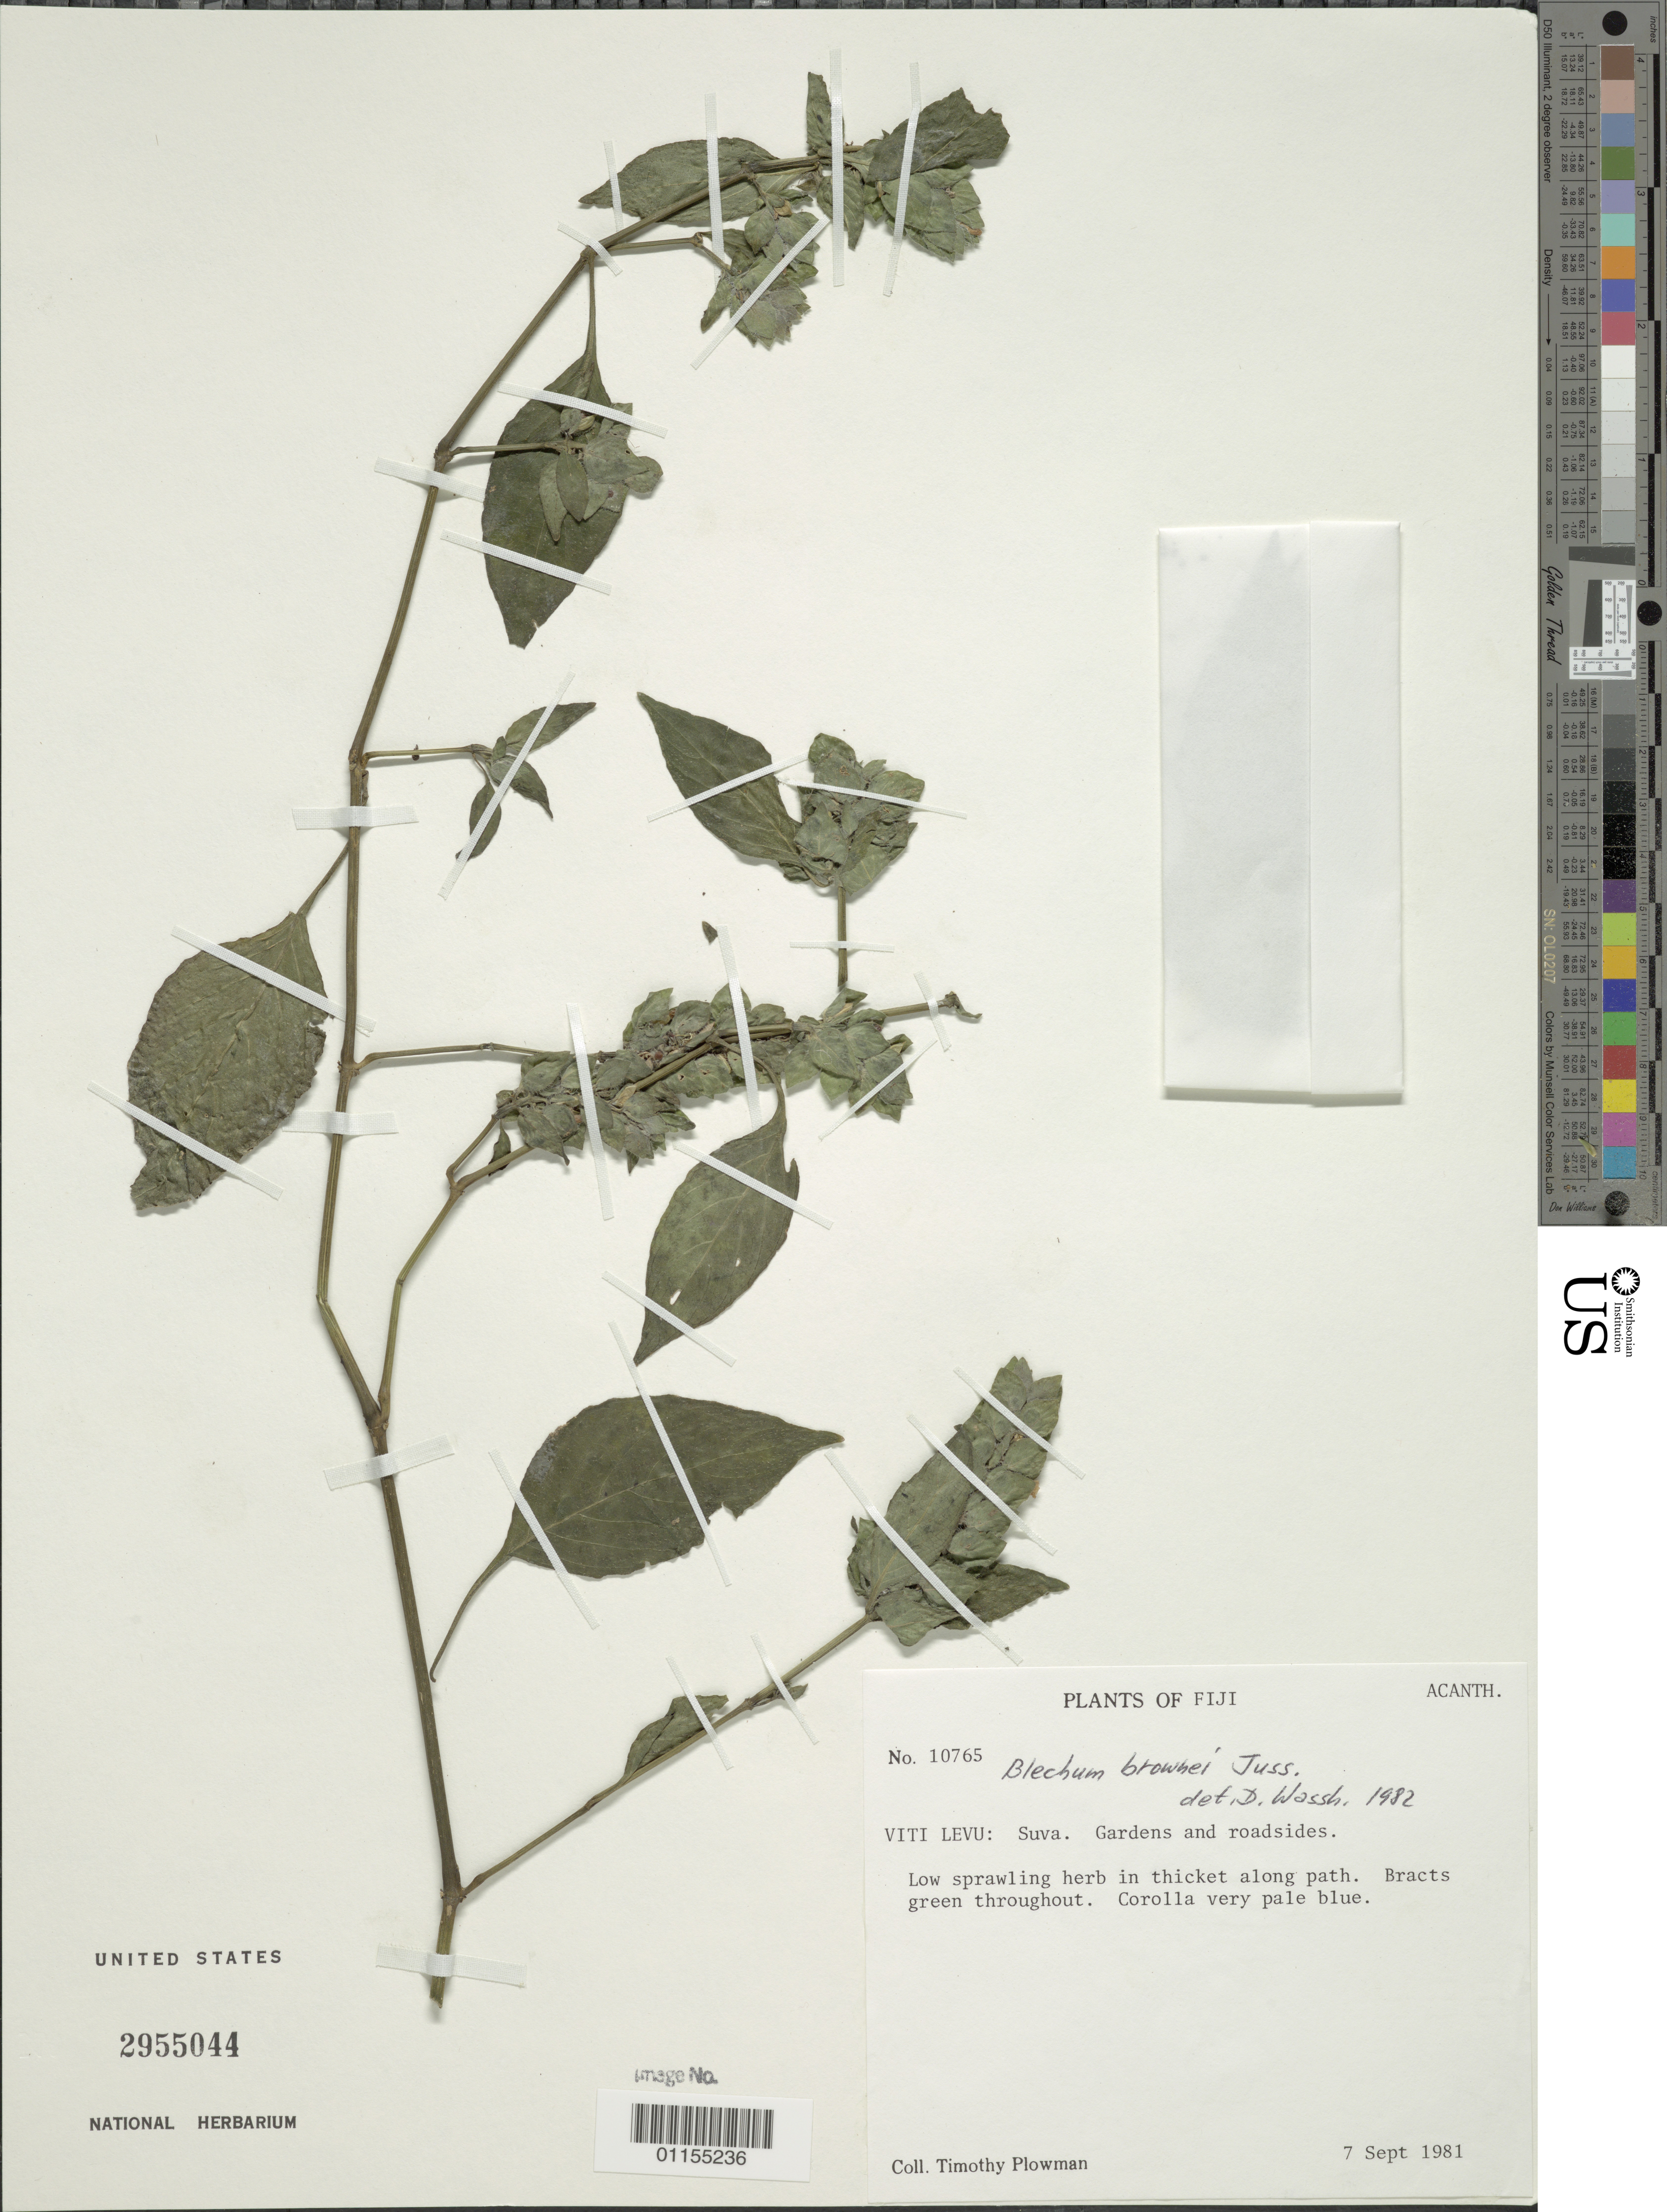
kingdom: Plantae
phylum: Tracheophyta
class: Magnoliopsida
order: Lamiales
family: Acanthaceae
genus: Blechum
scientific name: Blechum brownei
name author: Juss.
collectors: T. Plowman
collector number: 10765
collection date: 1981-09-07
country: Fiji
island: Viti Levu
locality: Suva, gardens and roadsides.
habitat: Gardens and roadsides.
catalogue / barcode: US 2955044